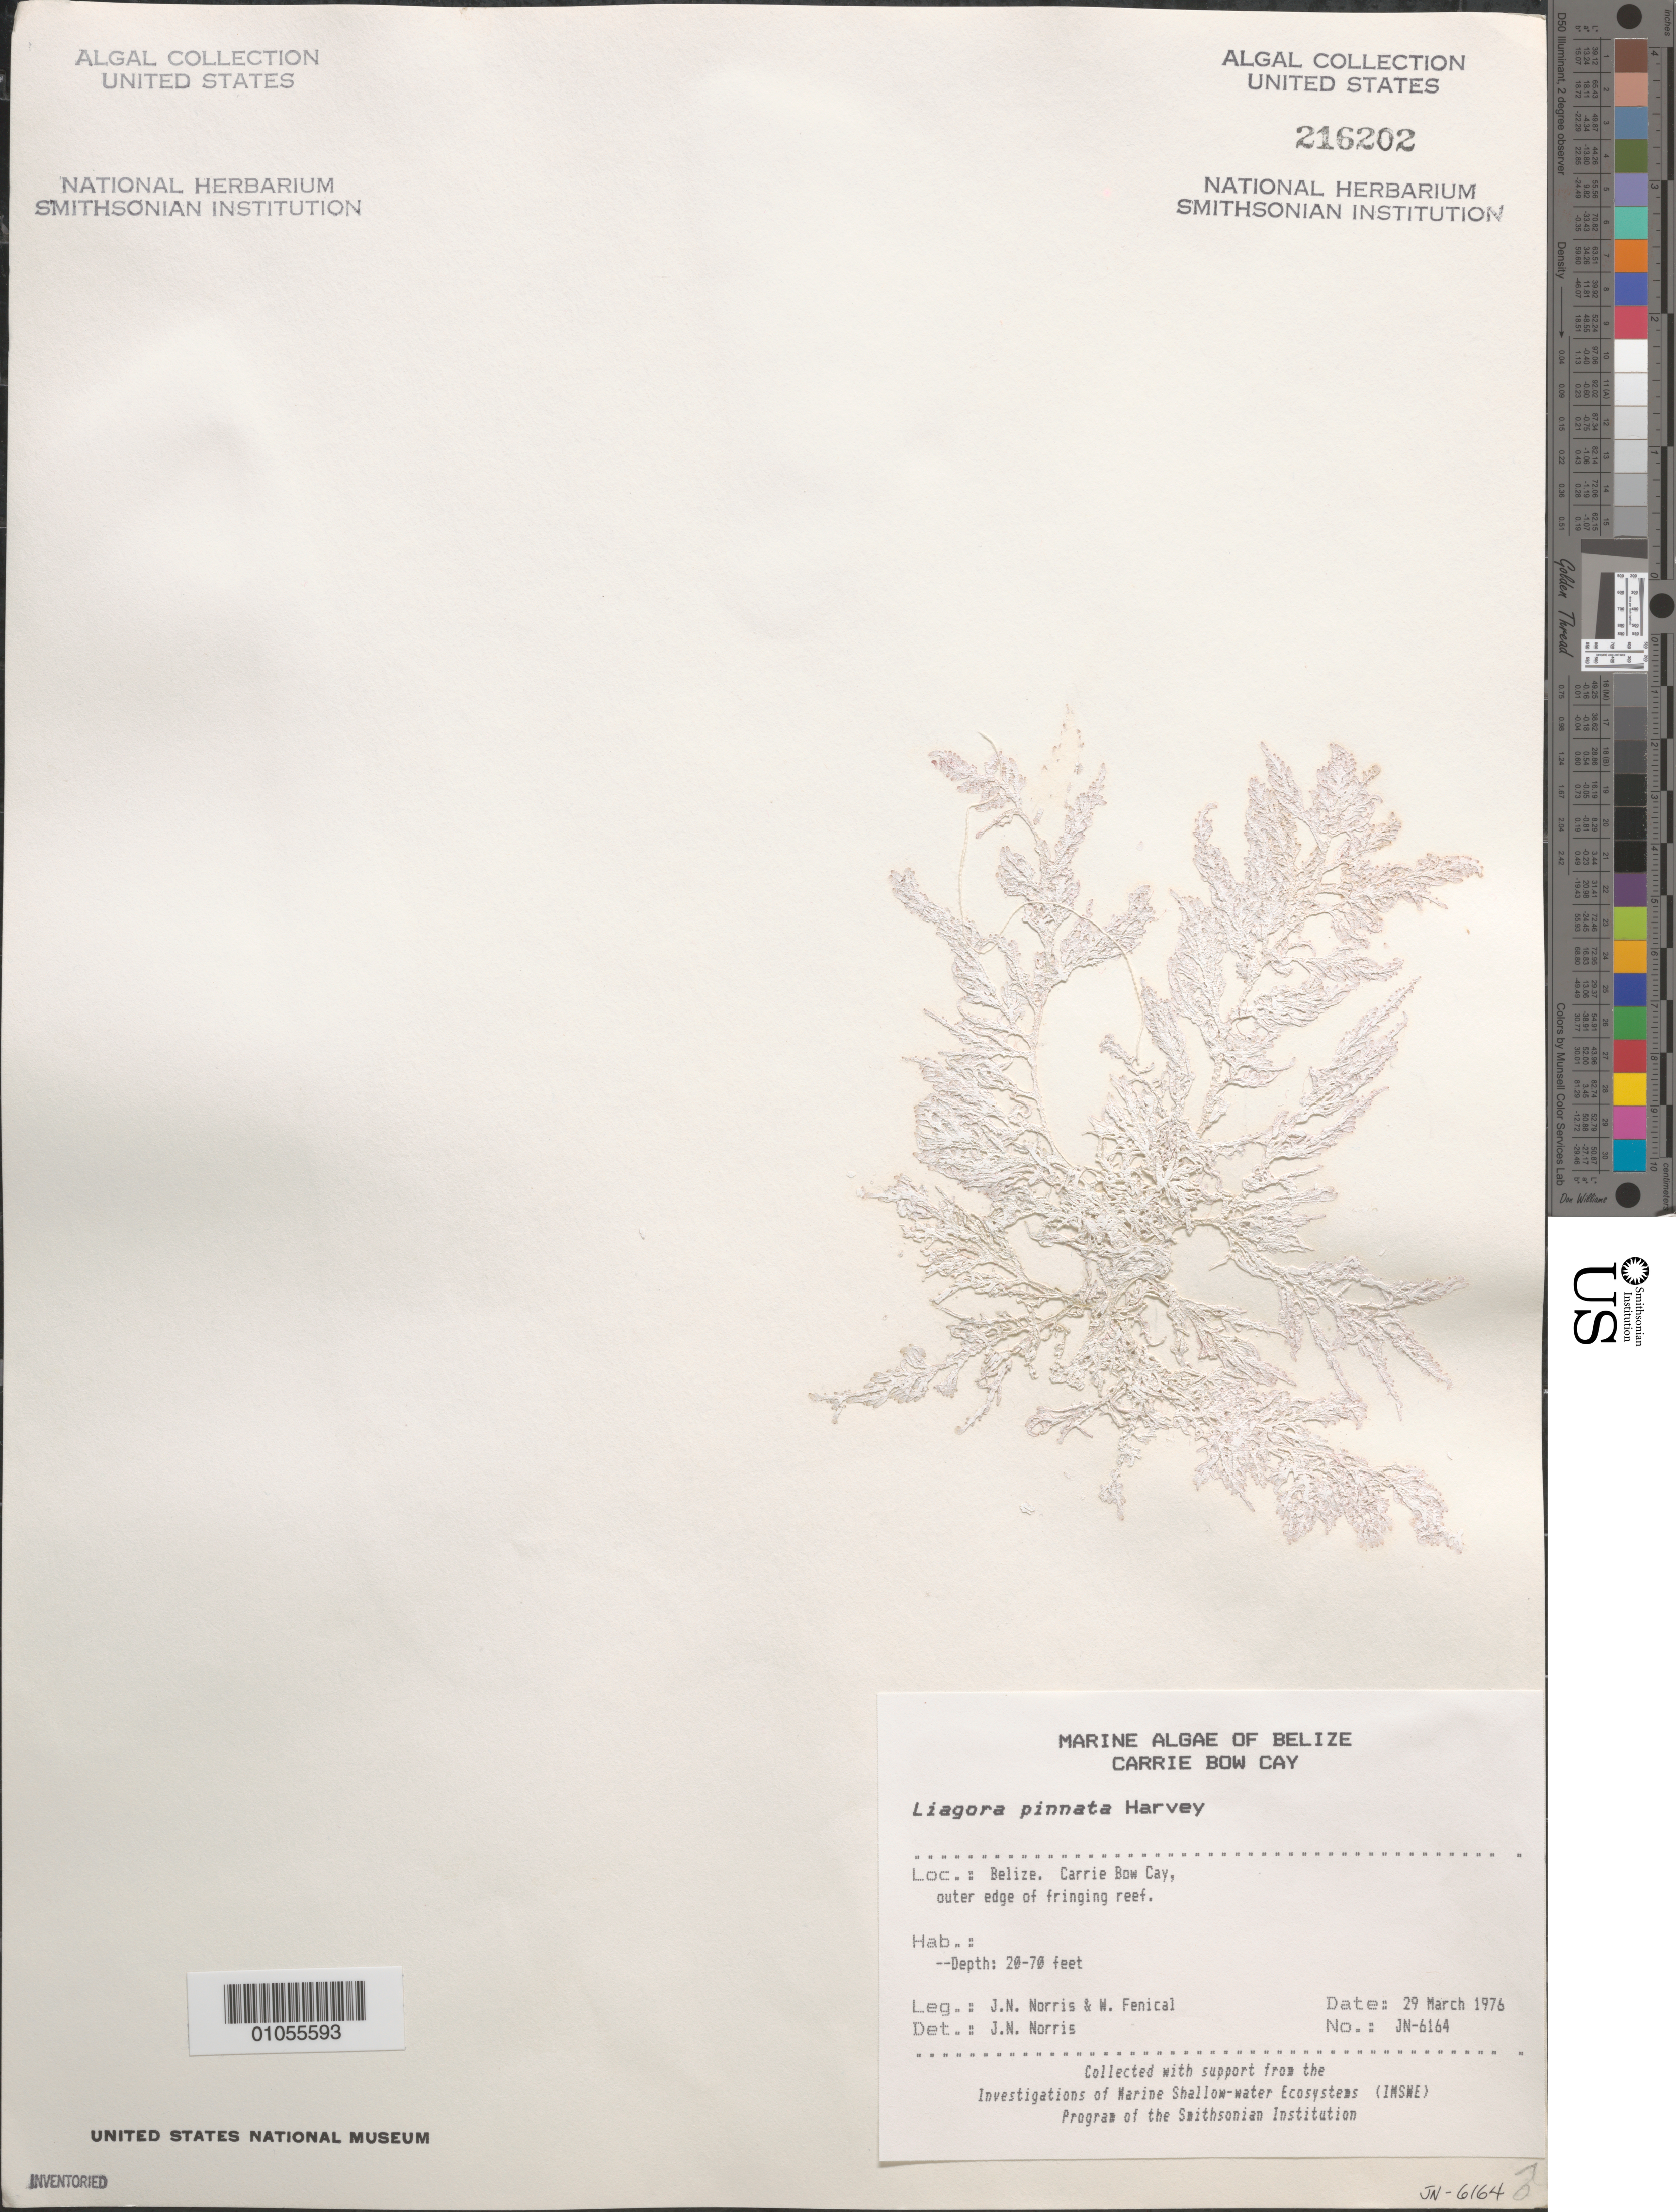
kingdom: Plantae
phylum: Rhodophyta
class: Florideophyceae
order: Nemaliales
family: Liagoraceae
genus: Liagora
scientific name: Liagora pinnata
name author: Harv.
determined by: Norris, James N.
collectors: J. N. Norris & W. Fenical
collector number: JN-6164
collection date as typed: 29 Mar 1976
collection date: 1976-03-29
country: Belize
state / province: Stann Creek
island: Carrie Bow Cay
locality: Outer edge of fringing reef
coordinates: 16 48'N, 88 05'W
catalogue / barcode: US 216202